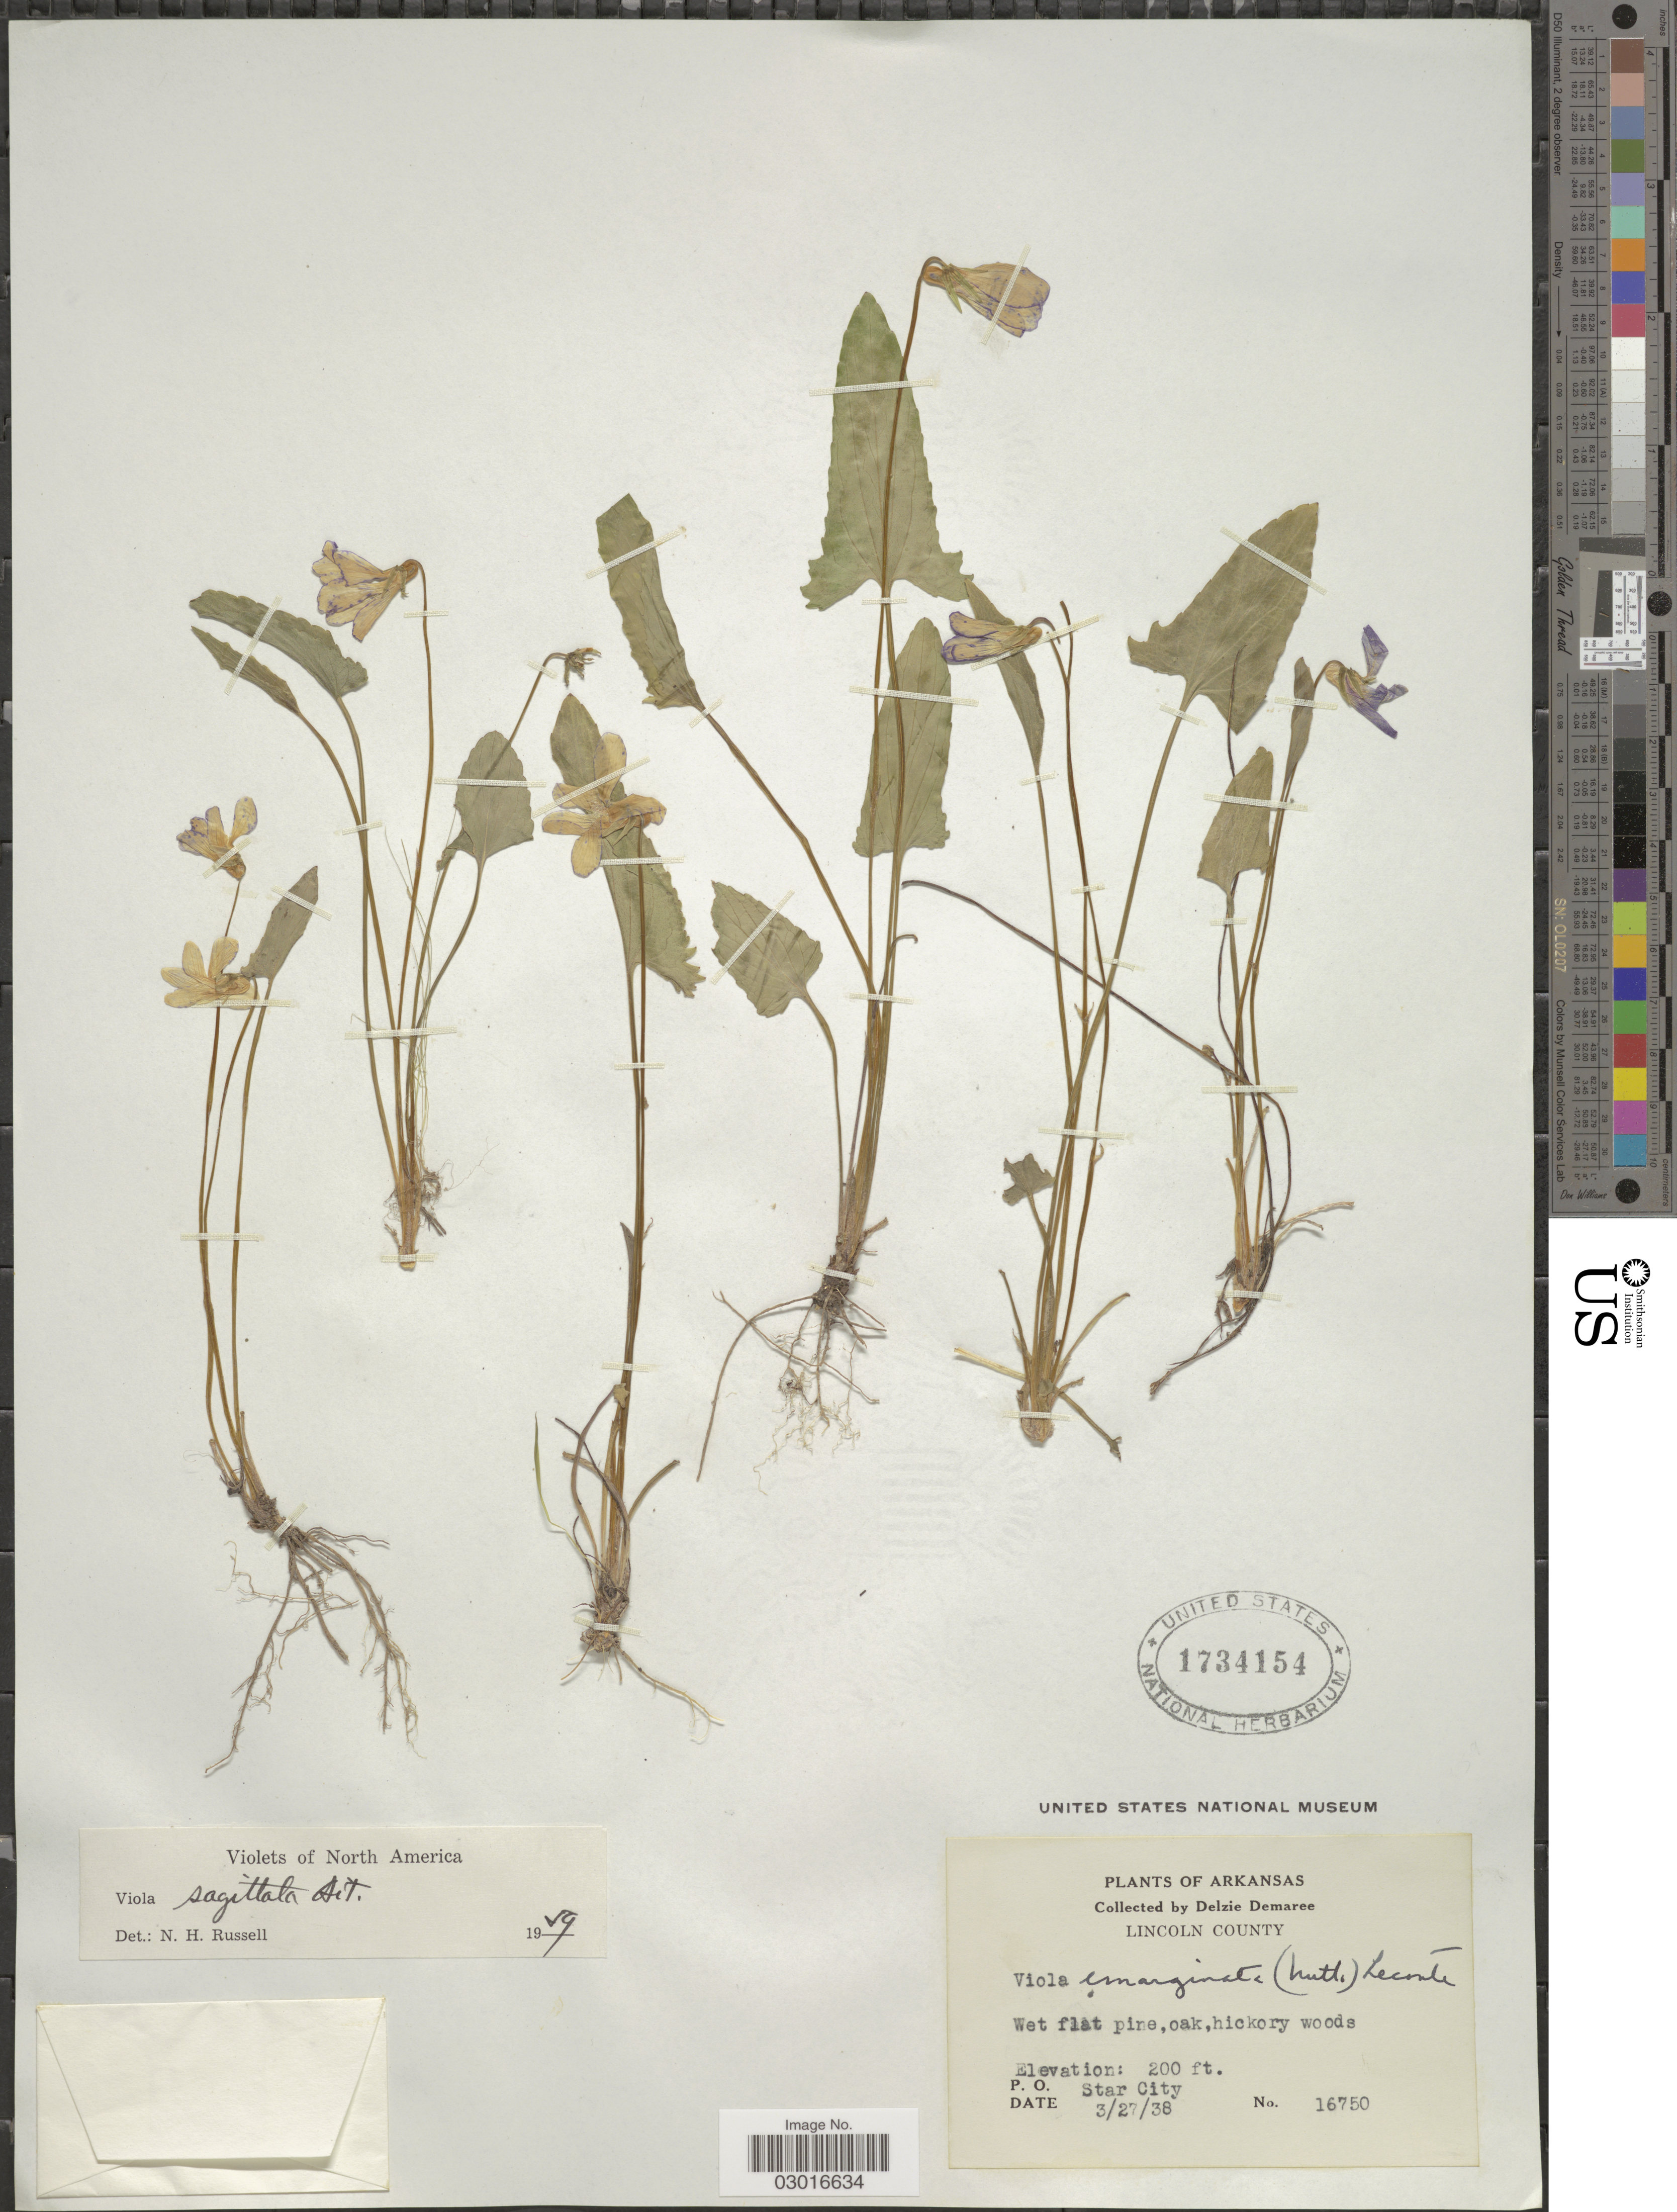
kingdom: Plantae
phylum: Tracheophyta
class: Magnoliopsida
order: Malpighiales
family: Violaceae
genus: Viola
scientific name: Viola sagittata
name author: Aiton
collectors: D. Damaree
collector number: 16750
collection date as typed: Transcribed d/m/y: 27/3/38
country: United States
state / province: Arkansas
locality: Lincoln County. P. O. Star City.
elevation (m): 61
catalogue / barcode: US 1734154